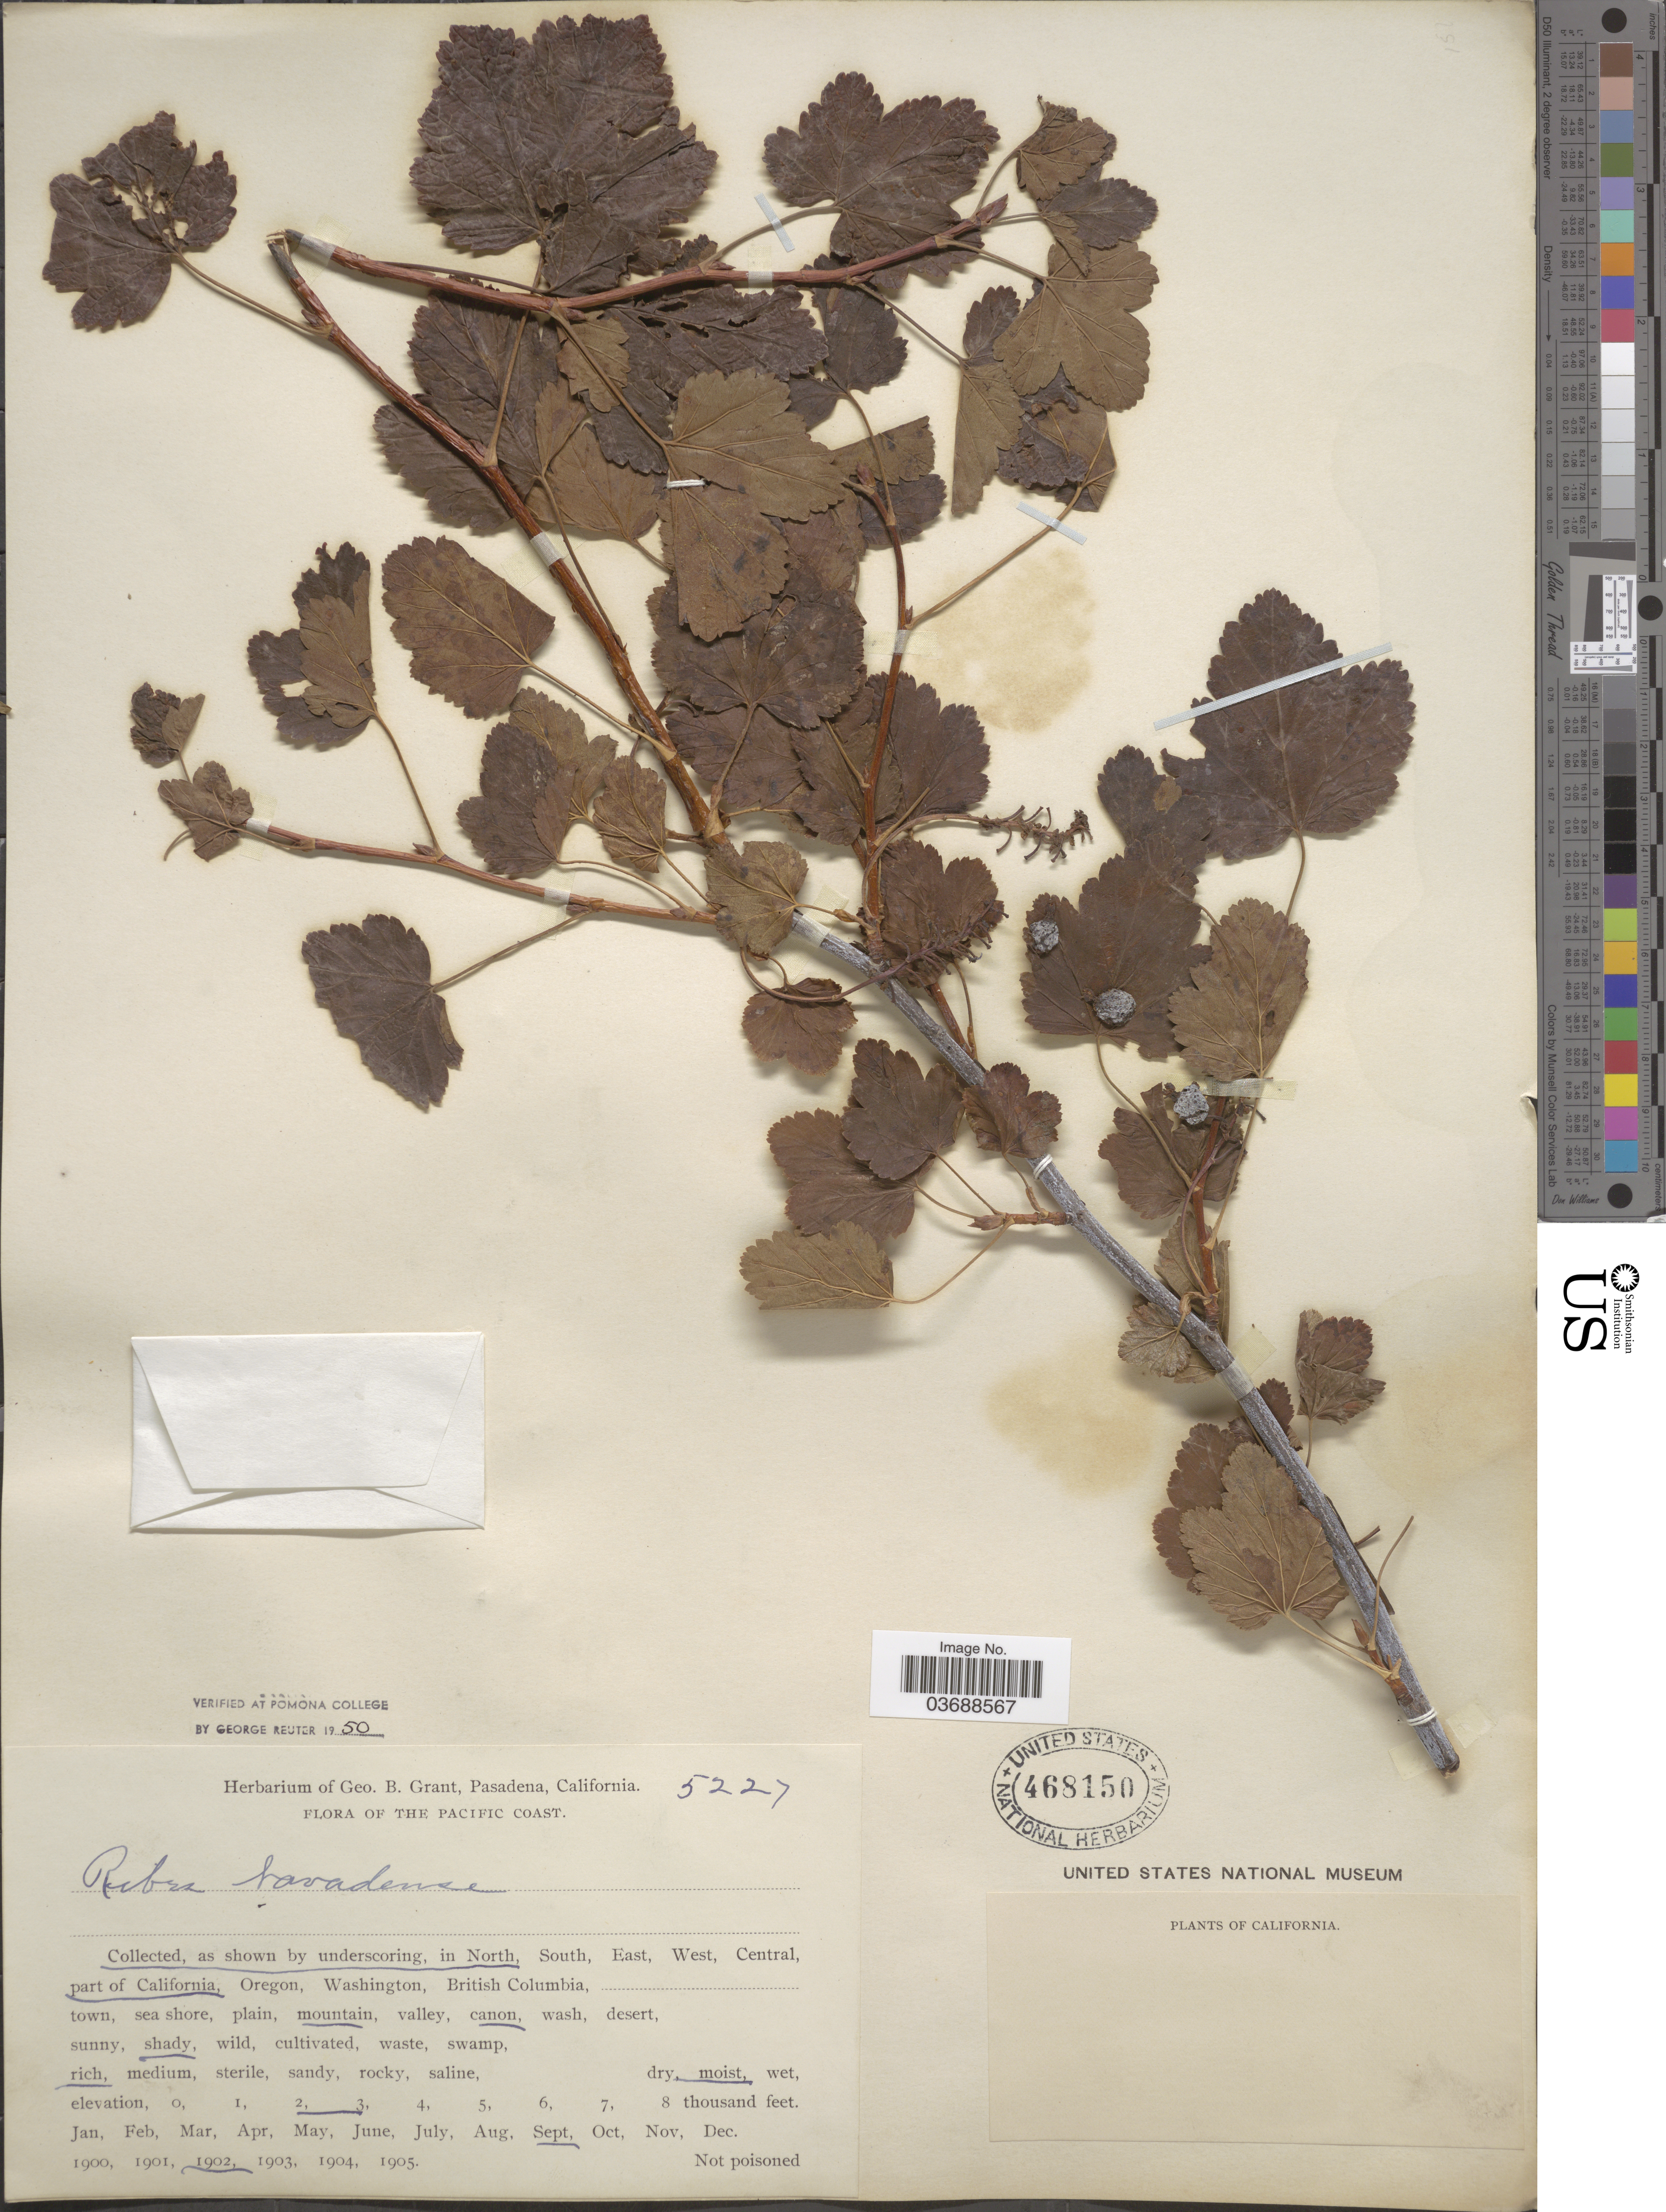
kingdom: Plantae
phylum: Tracheophyta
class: Magnoliopsida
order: Saxifragales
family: Grossulariaceae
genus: Ribes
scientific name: Ribes nevadense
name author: Kellogg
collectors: ex herb. Geo. B. Grant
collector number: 5227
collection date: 1902-09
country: United States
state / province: California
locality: The Pacific Coast. In North part of California.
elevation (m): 610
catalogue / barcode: US 468150